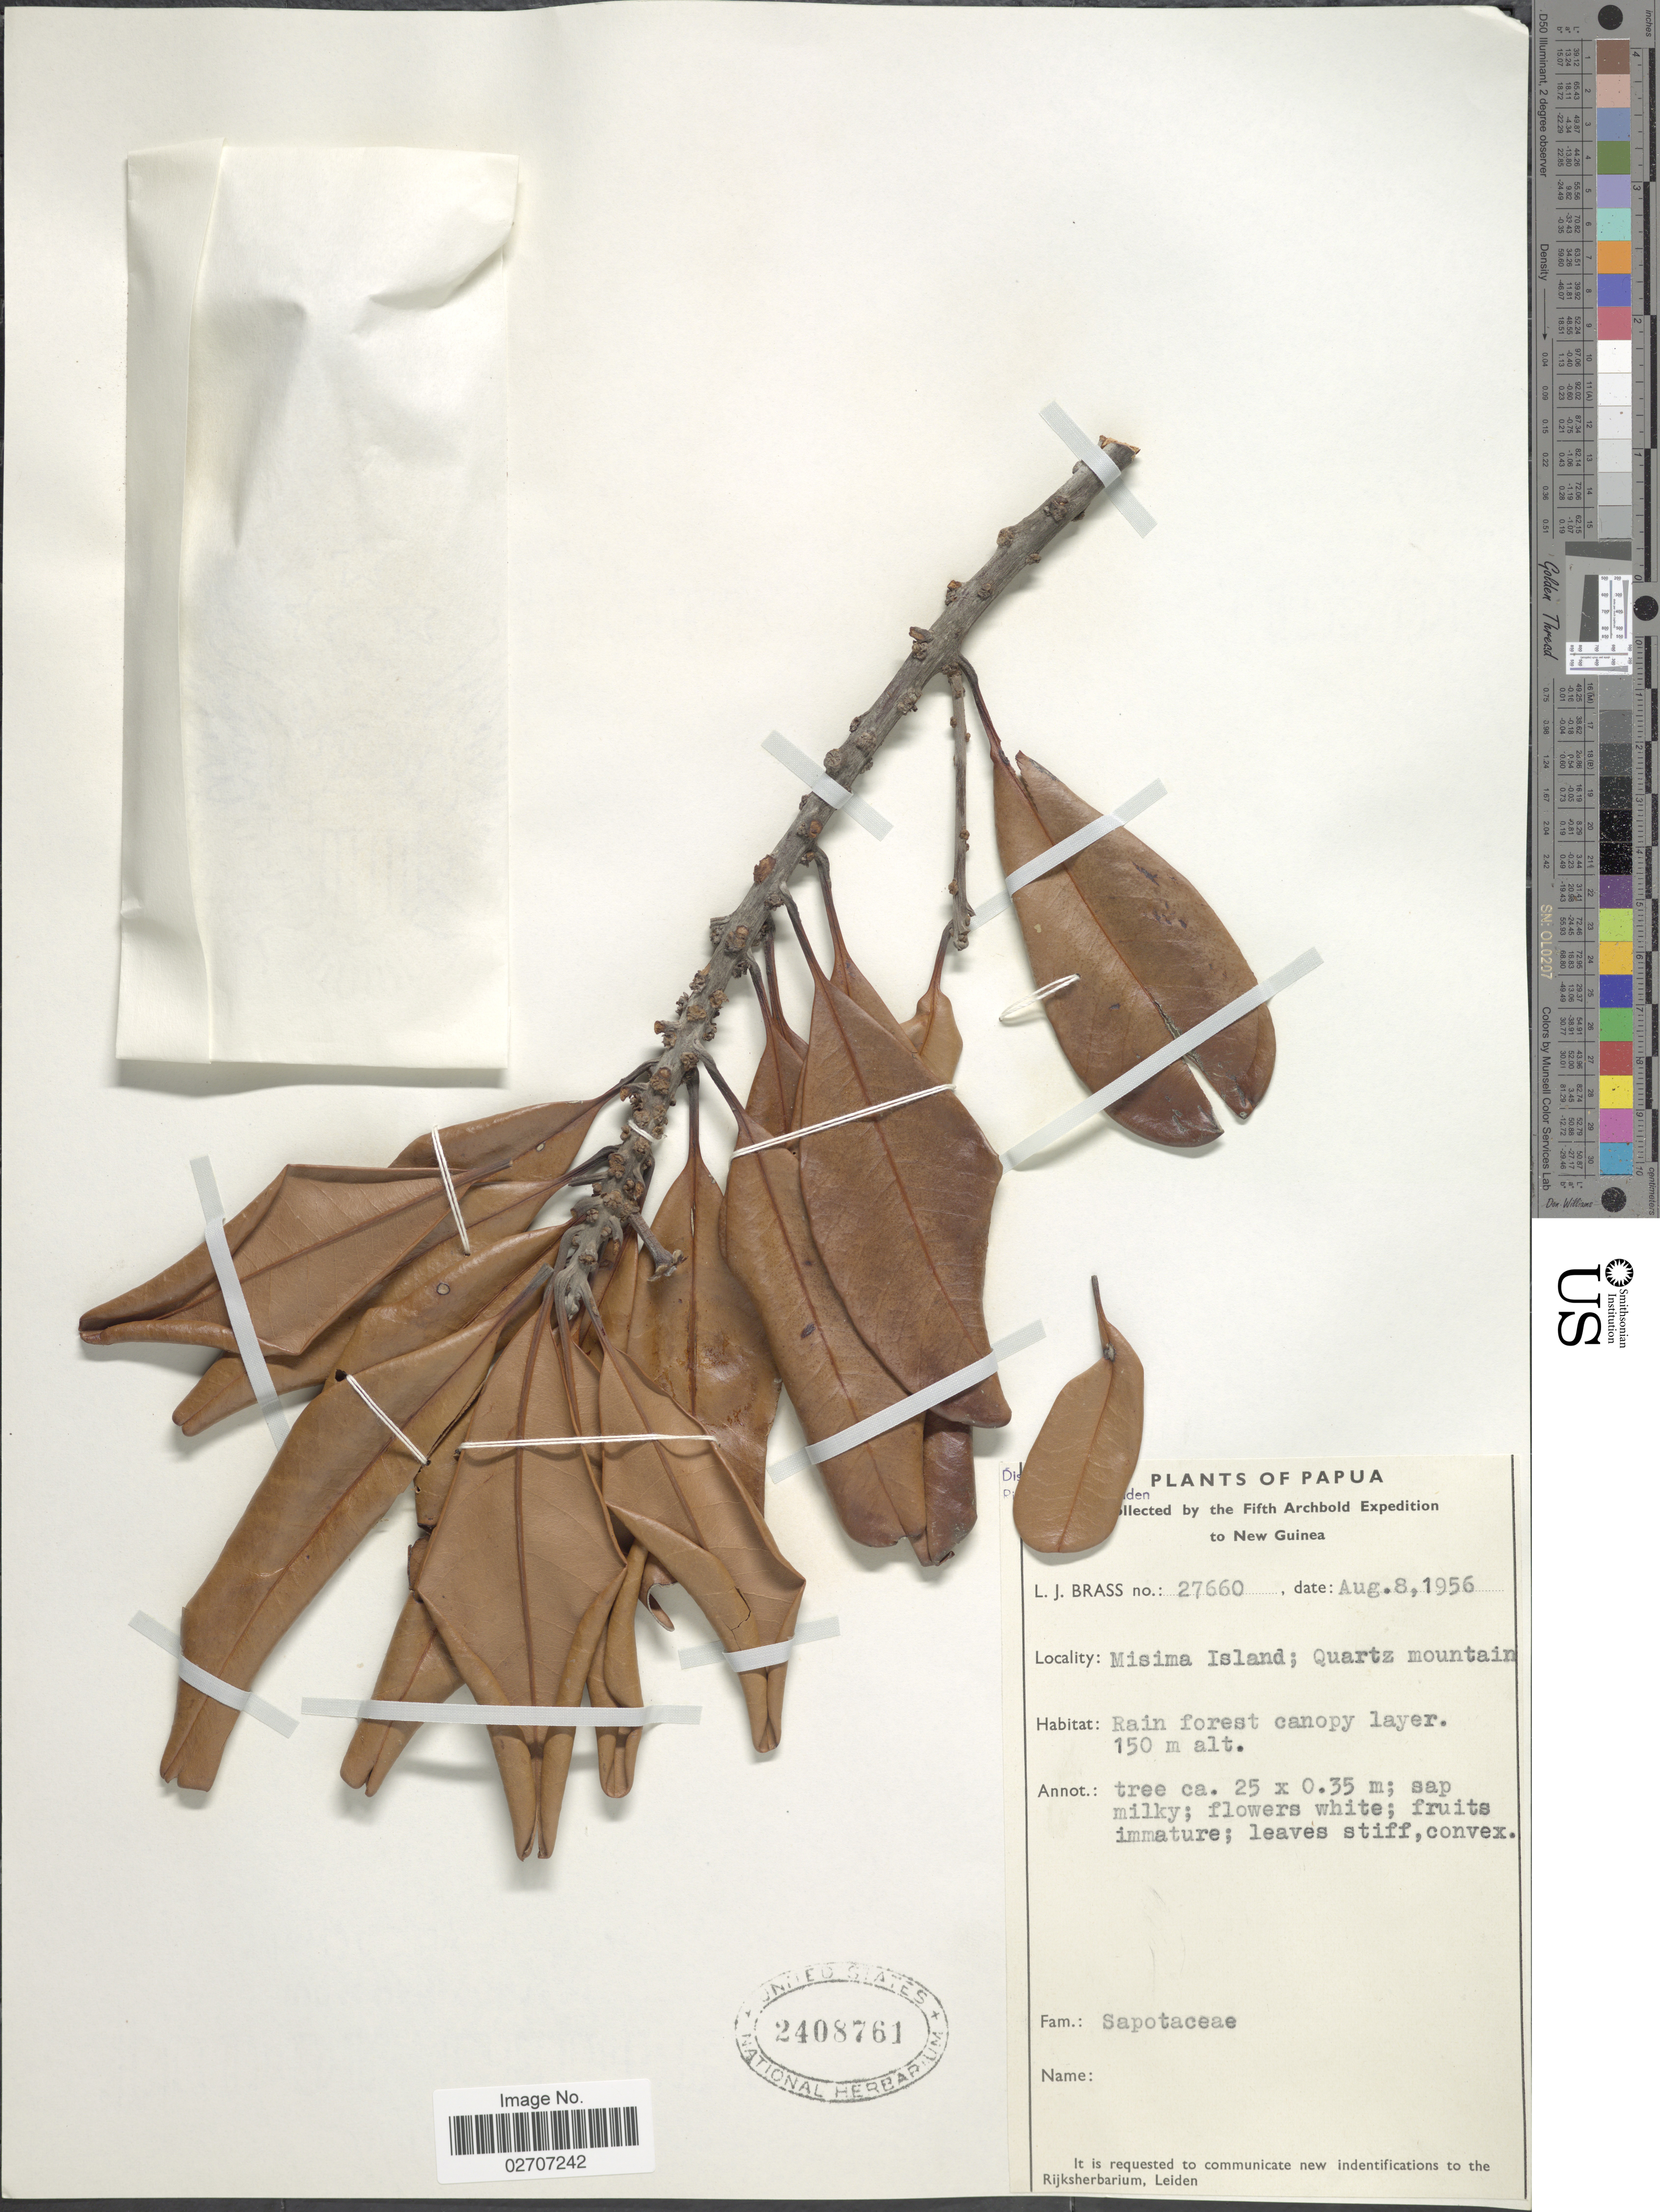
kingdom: Plantae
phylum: Tracheophyta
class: Magnoliopsida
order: Ericales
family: Sapotaceae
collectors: L. J. Brass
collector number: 27660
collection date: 1956-08-08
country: Papua New Guinea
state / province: Milne Bay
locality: Misima Island; Quartz mountain. New Guinea.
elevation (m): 150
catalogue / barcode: US 408761